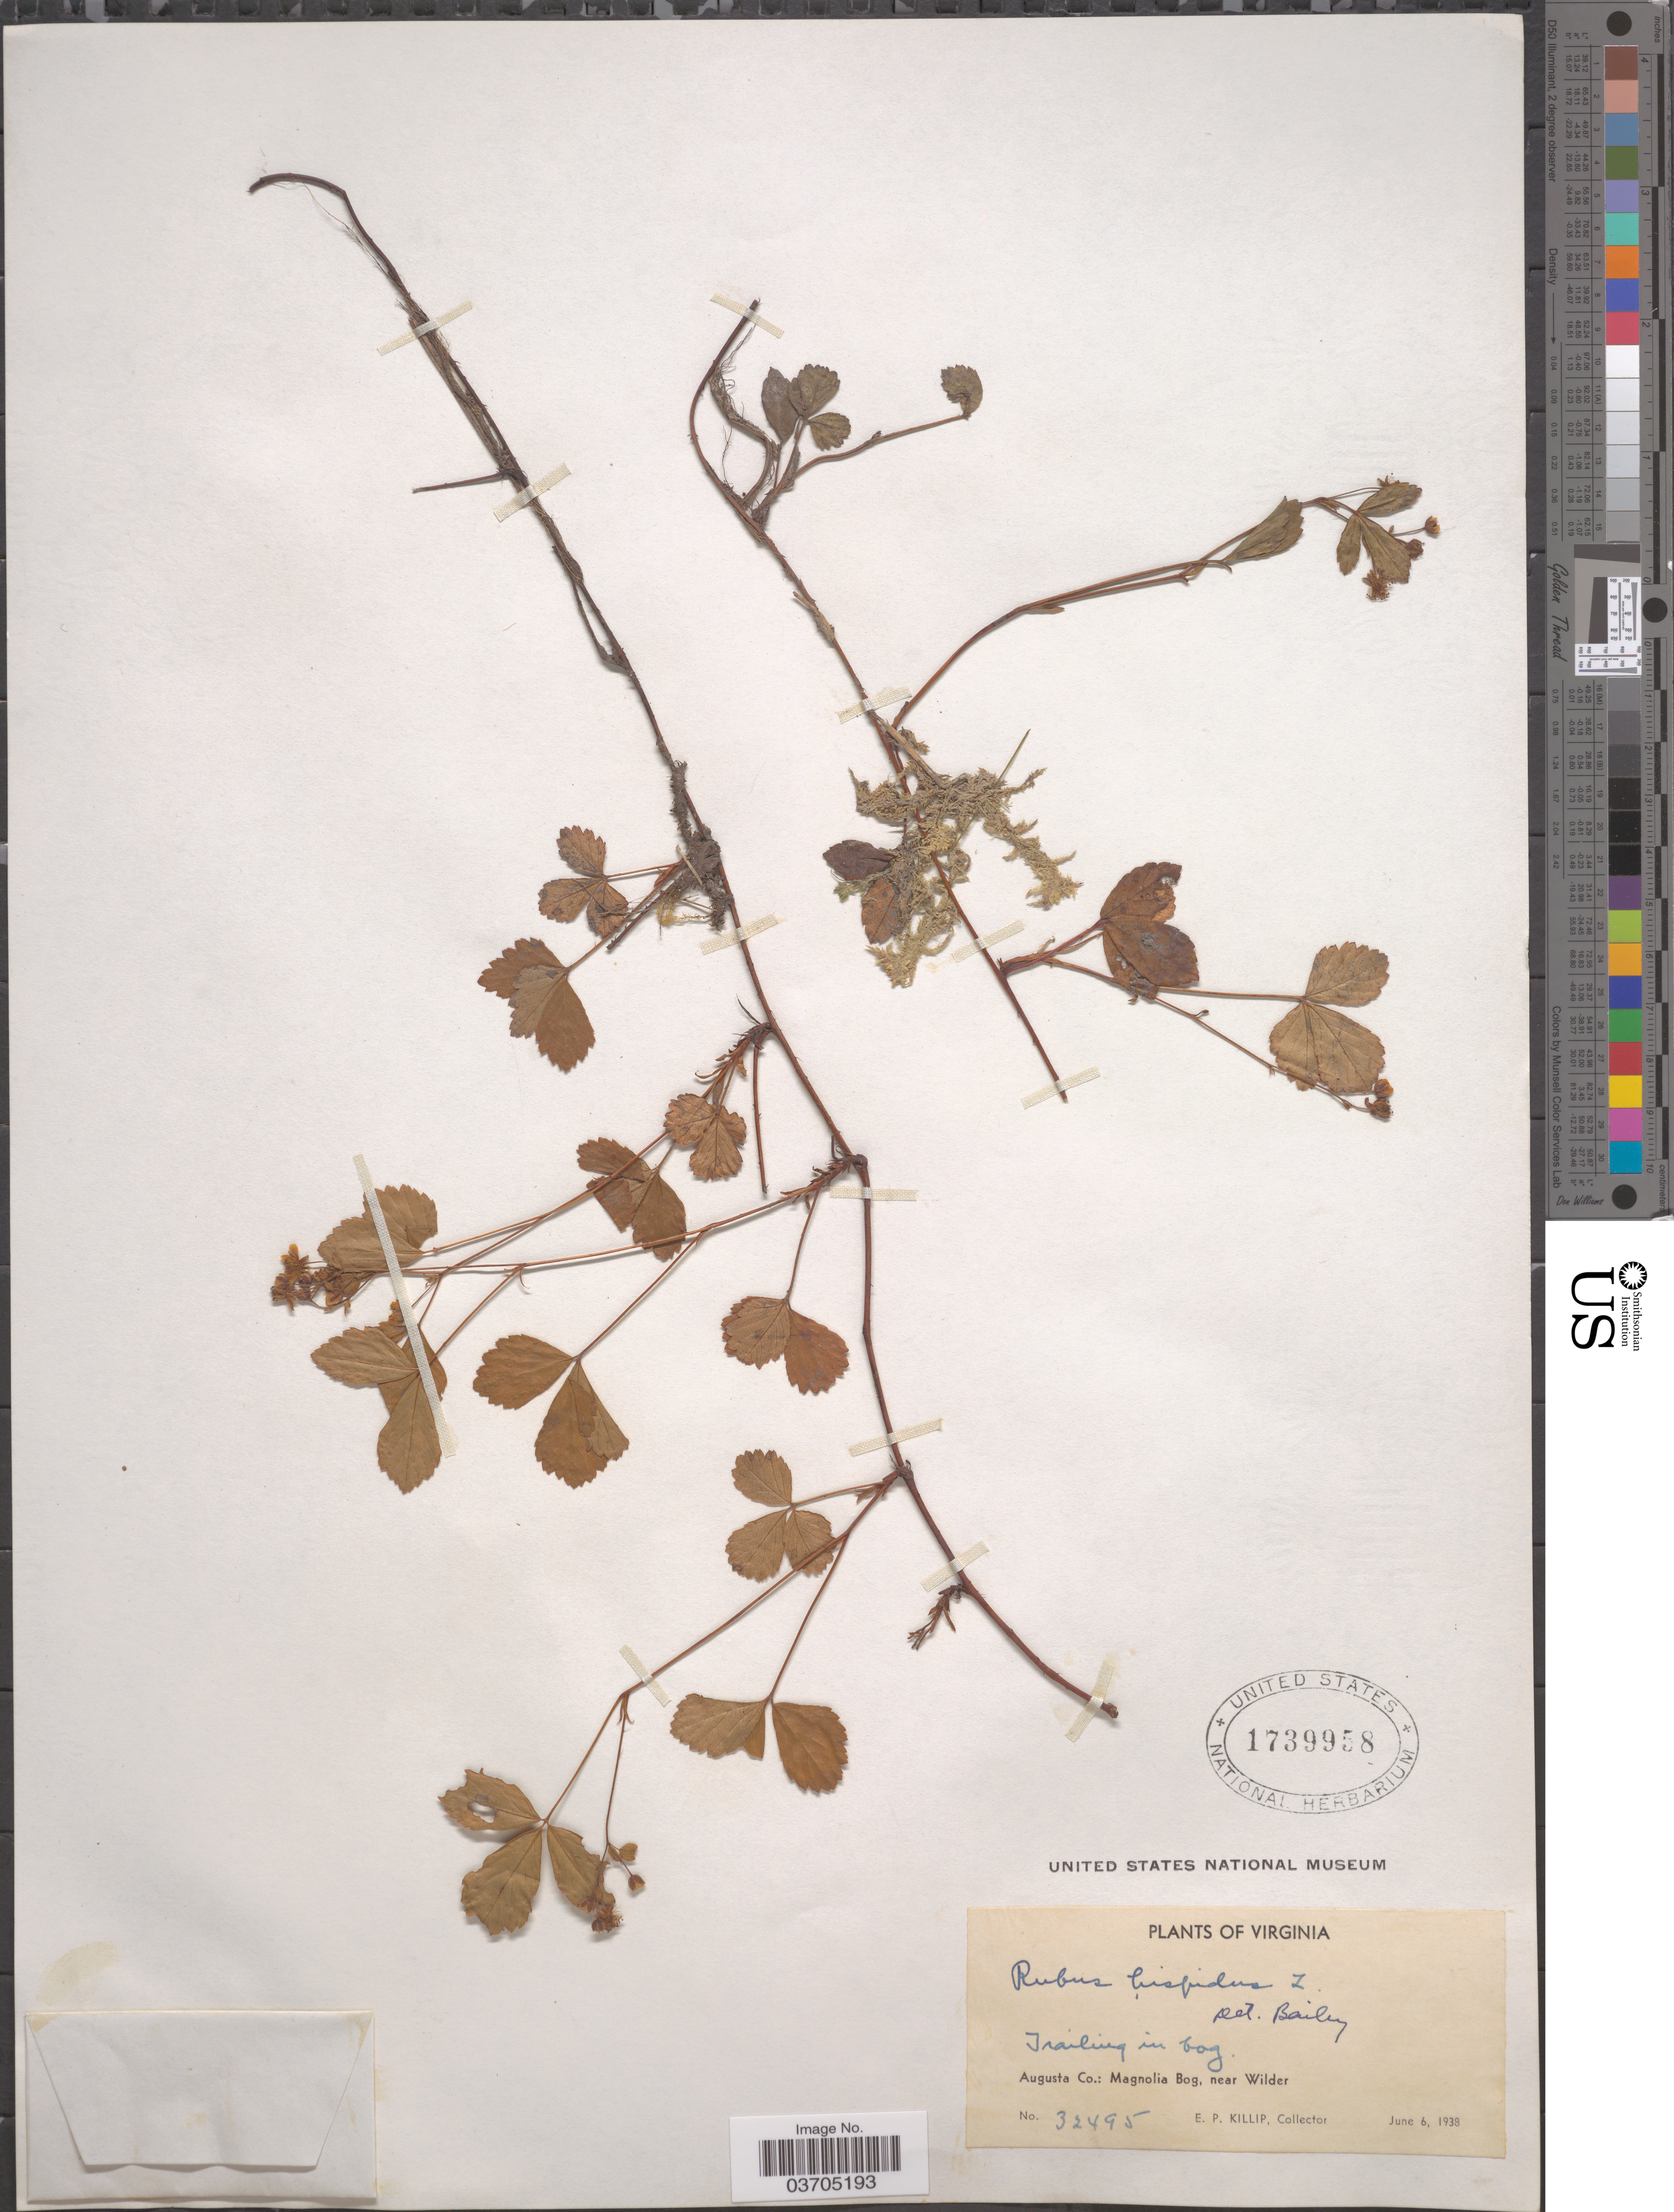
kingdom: Plantae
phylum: Tracheophyta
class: Magnoliopsida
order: Rosales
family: Rosaceae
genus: Rubus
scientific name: Rubus hispidus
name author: L.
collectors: E. P. Killip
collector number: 32495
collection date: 1938-06-06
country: United States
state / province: Virginia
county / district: Augusta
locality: Trailing in bog. Augusta Co.: Magnolia Bog, near Wilder.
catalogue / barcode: US 1739958